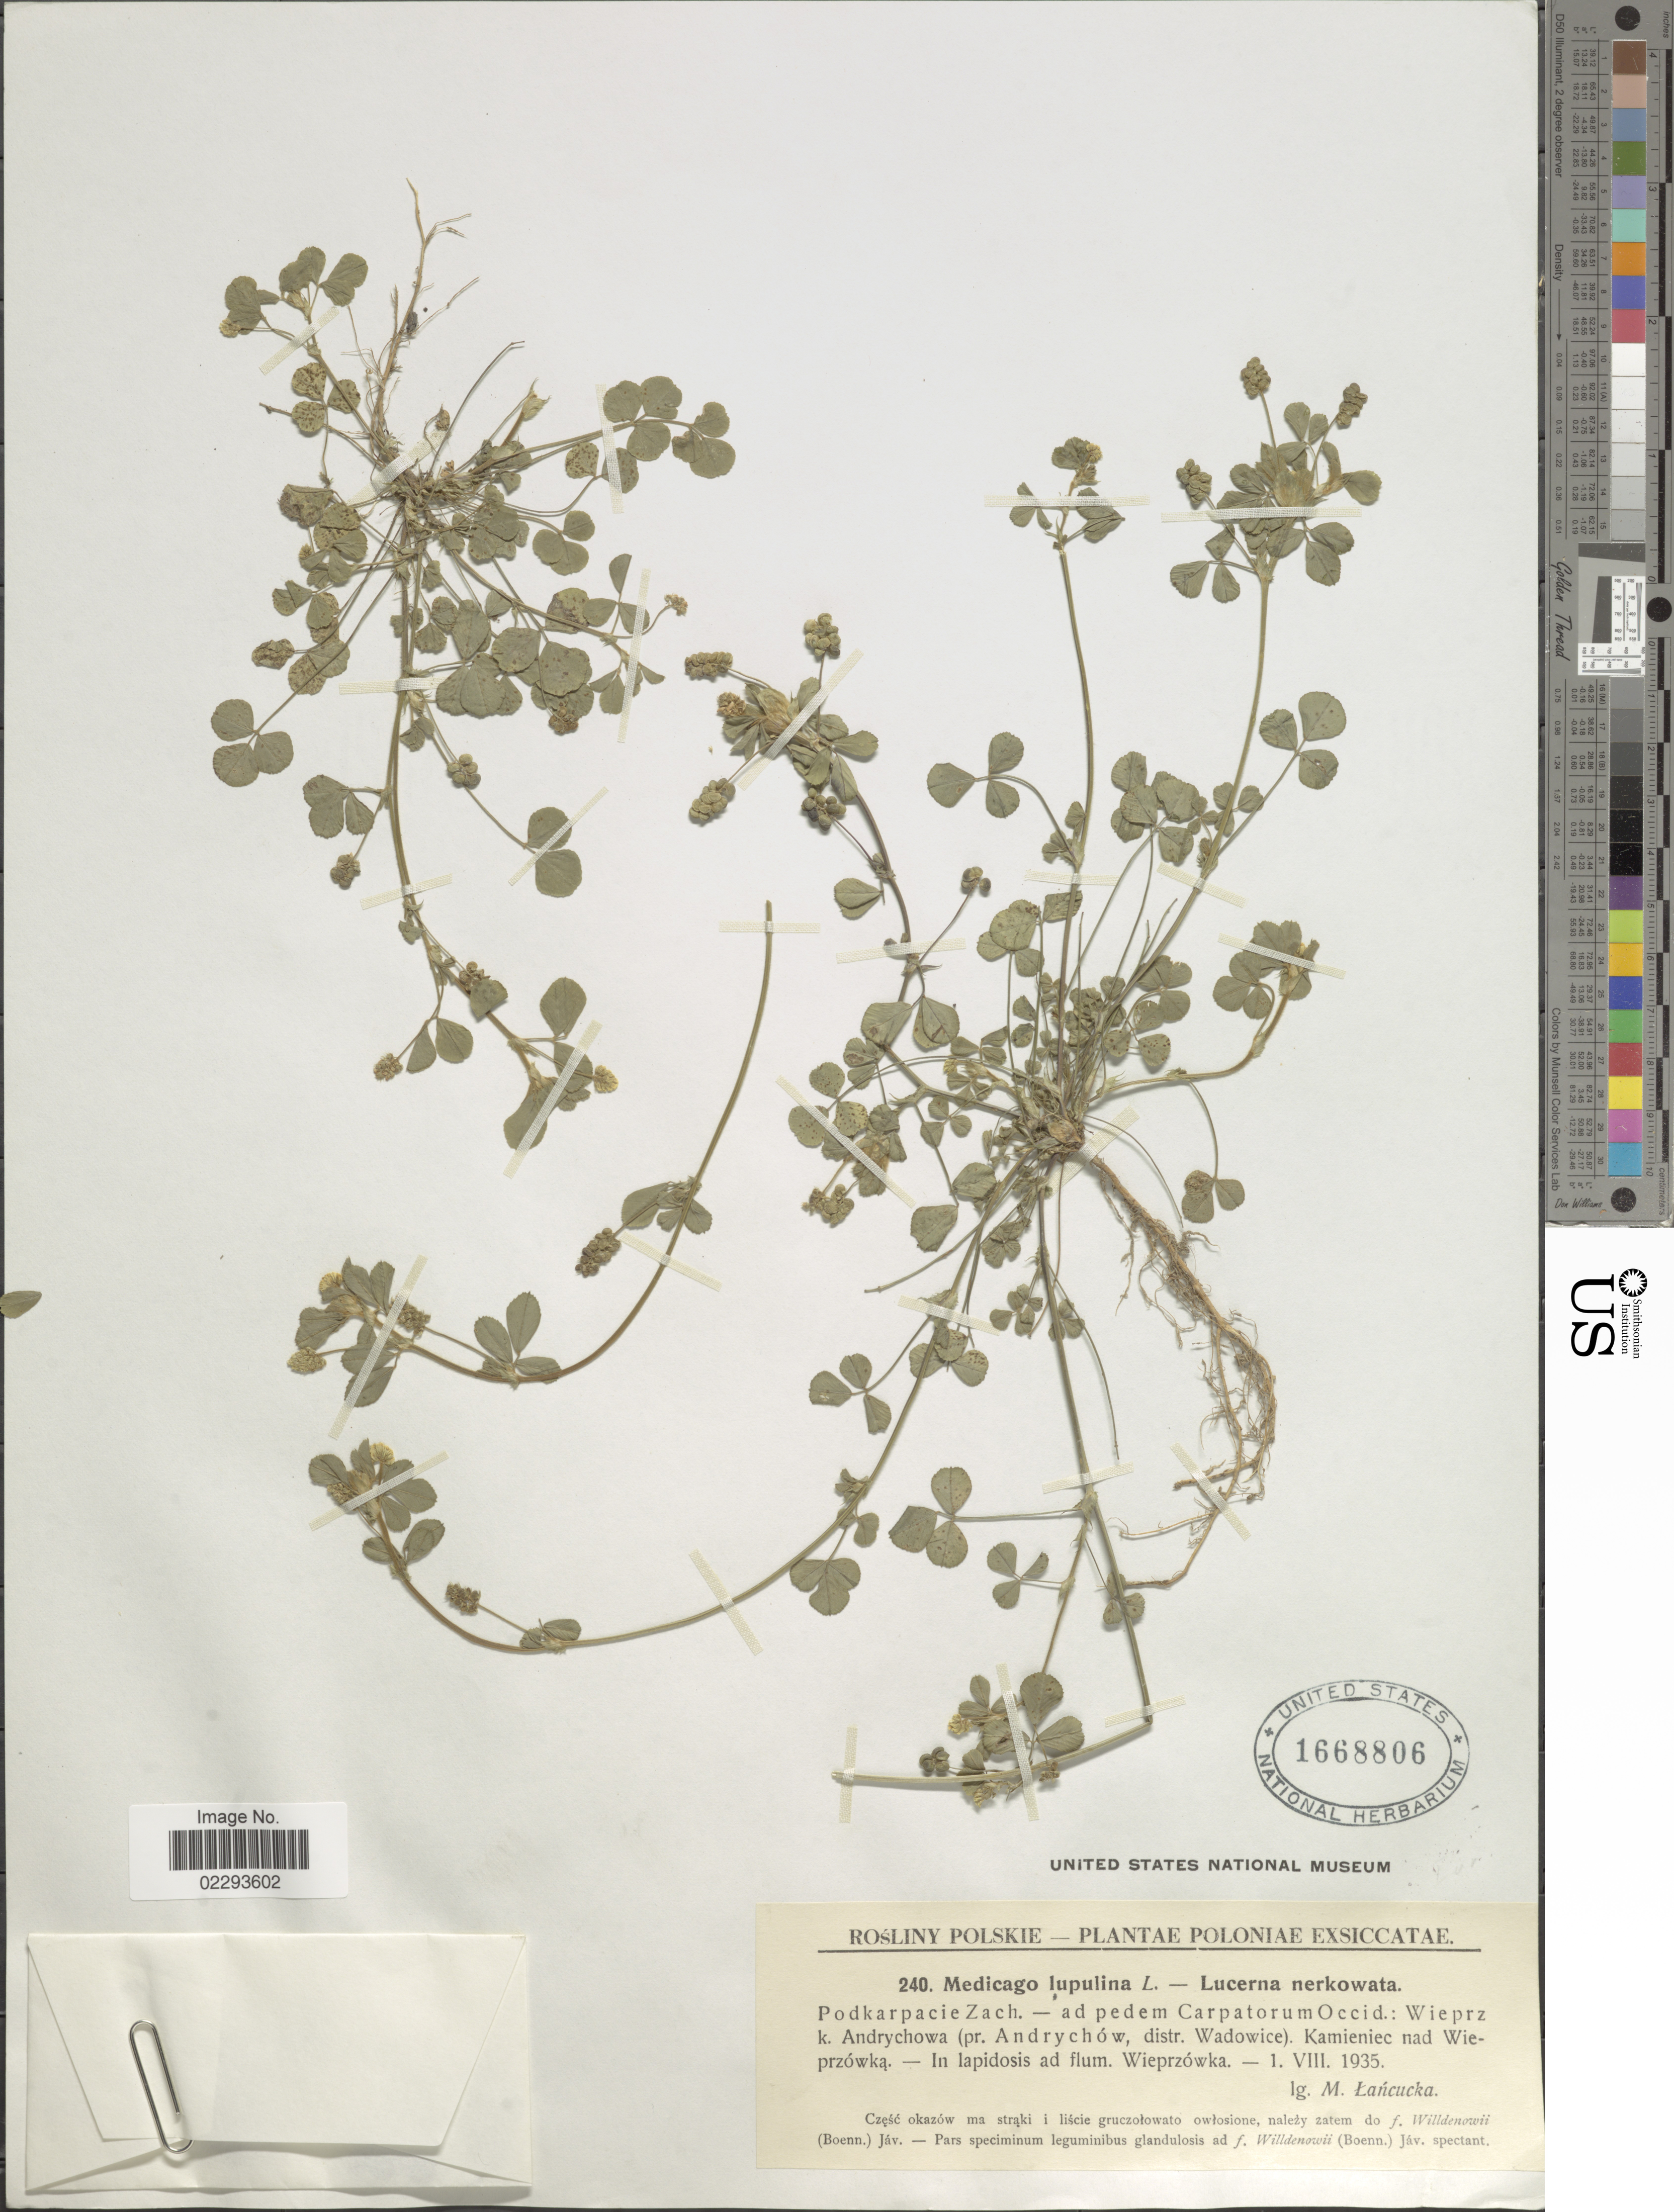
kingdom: Plantae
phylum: Tracheophyta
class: Magnoliopsida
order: Fabales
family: Fabaceae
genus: Medicago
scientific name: Medicago lupulina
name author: L.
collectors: M. Lancucka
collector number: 240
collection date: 1935-08-01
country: Poland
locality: Poloniae. Podkaroacie Zach.-ad pedem Carpotorum Occid Wieprz k . Andrychowa (pr. Andrychow, distr. Wadowice). Kamieniec nad Wieprzowka.- In lapidosis ad flum. Wieprzowka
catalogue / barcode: US 1668806